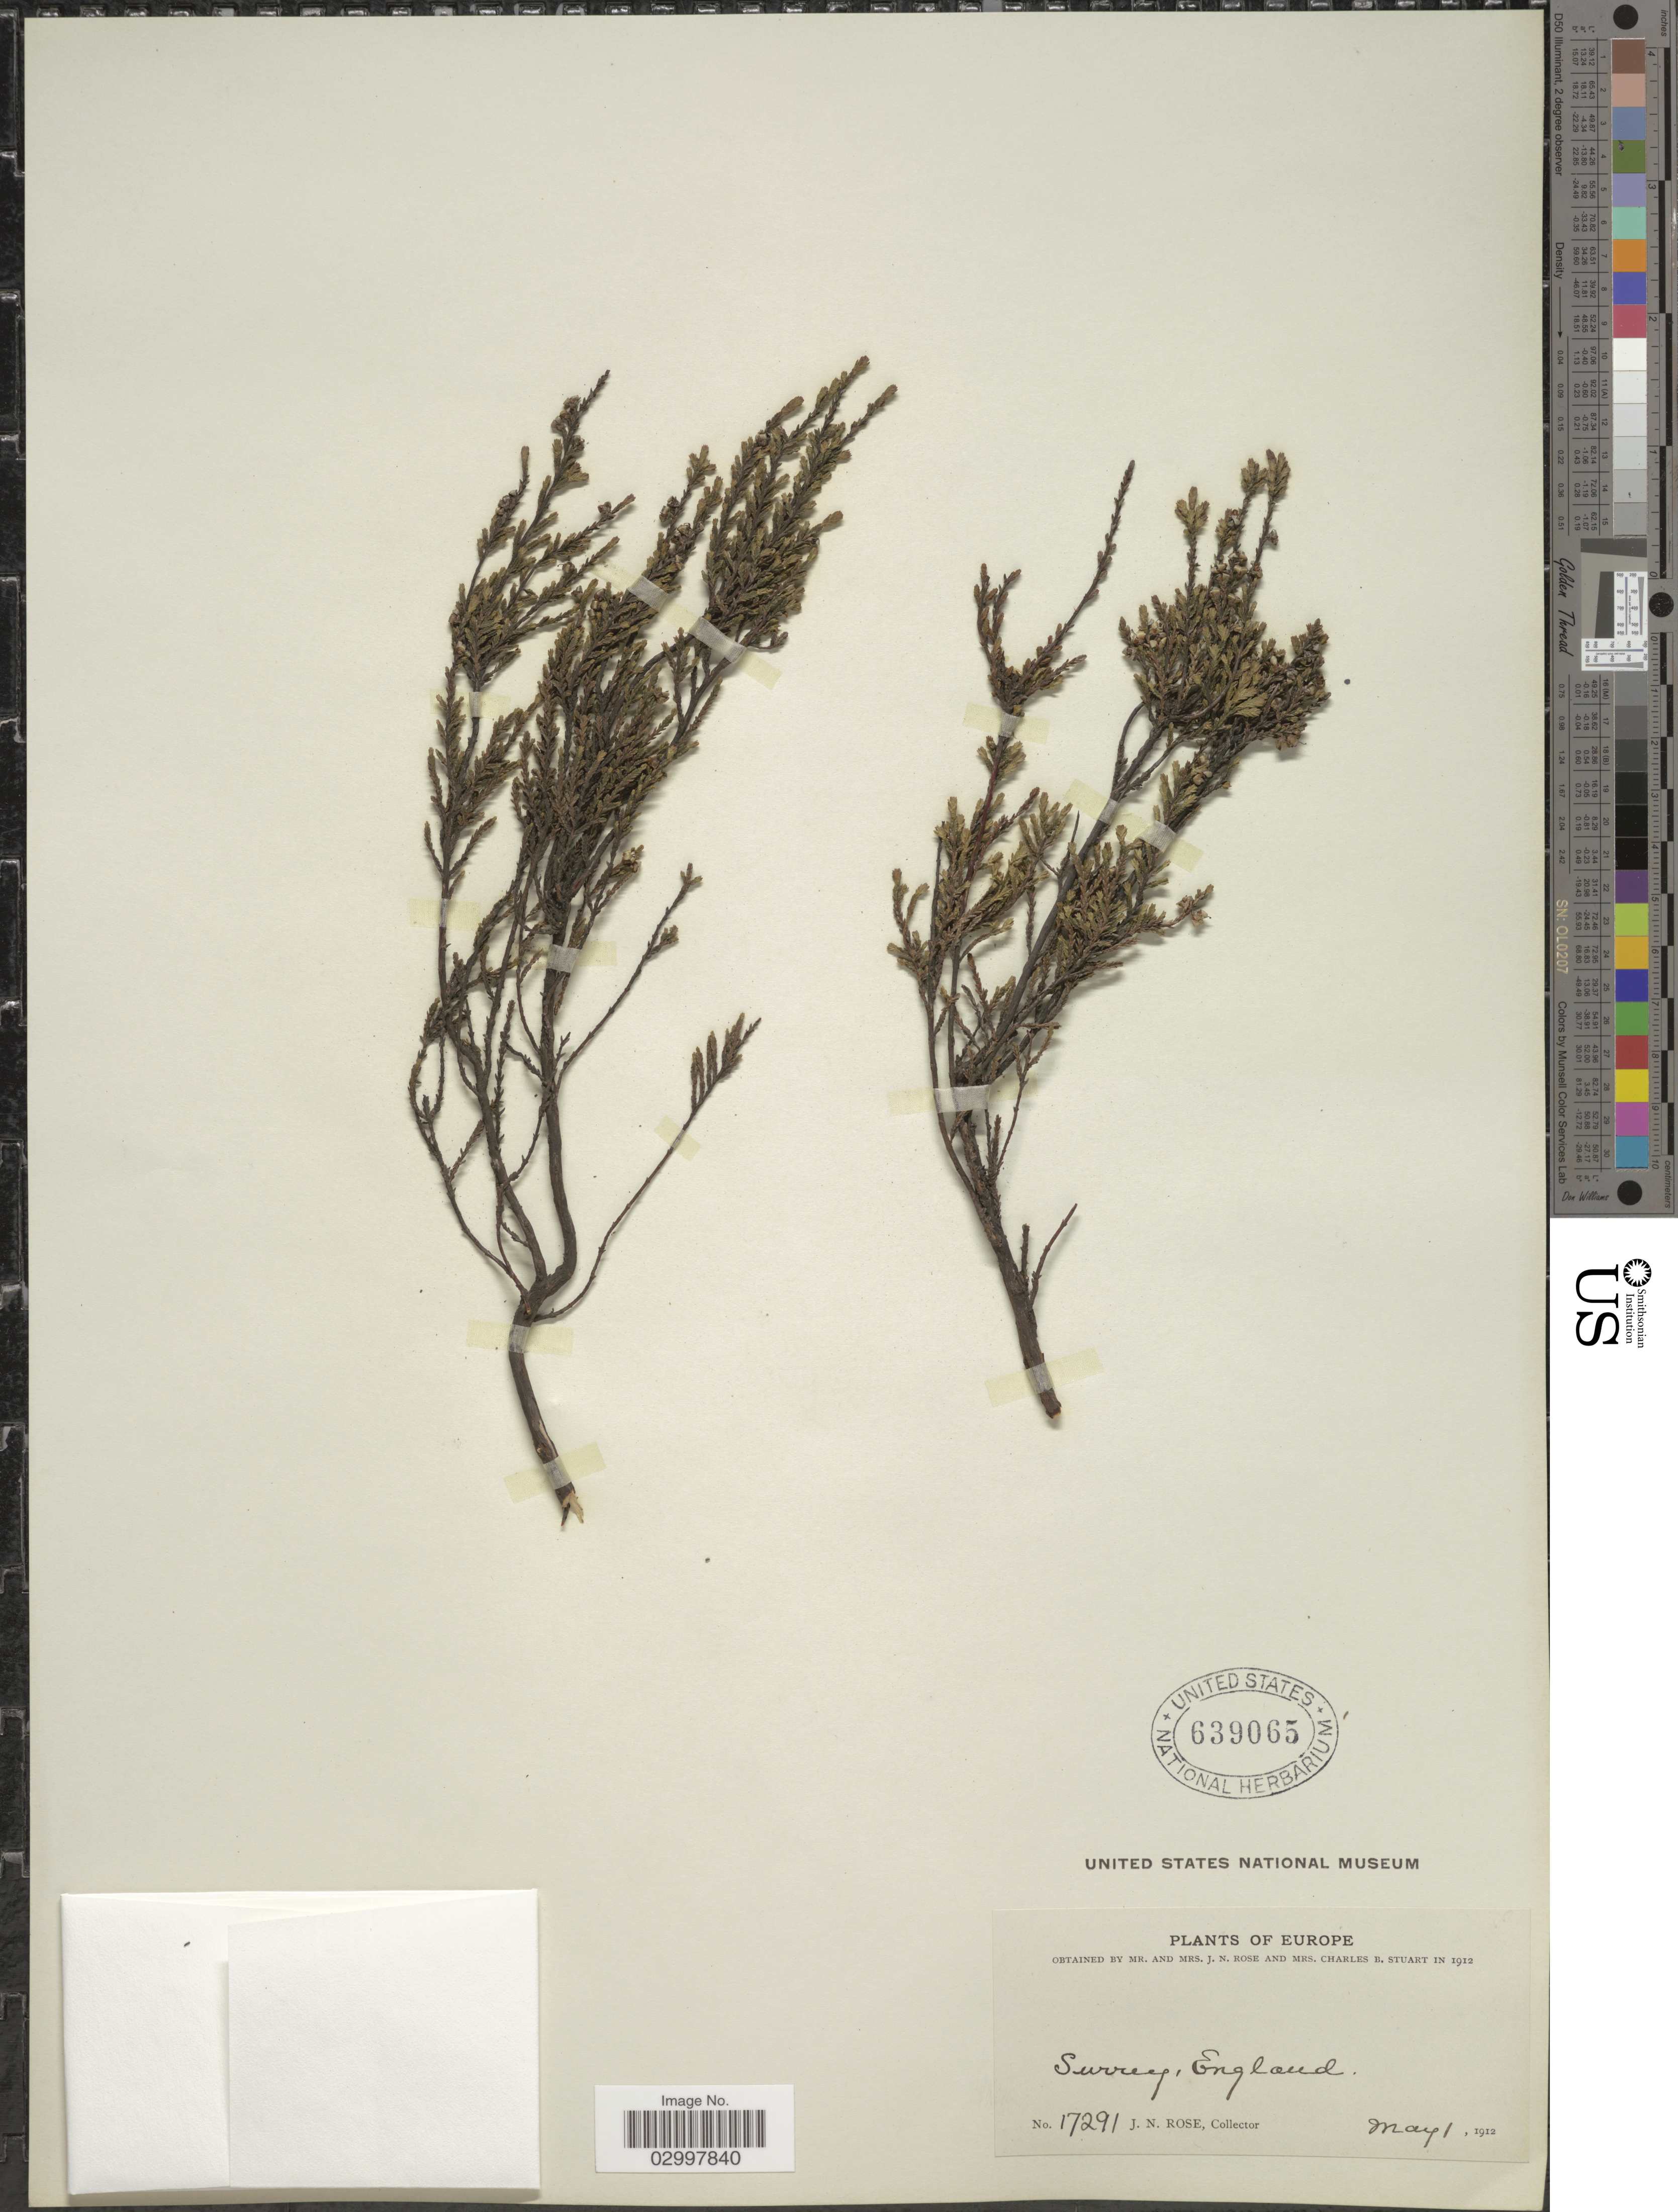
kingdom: Plantae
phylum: Tracheophyta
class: Magnoliopsida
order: Ericales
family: Ericaceae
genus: Erica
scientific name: Erica sp.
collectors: J. N. Rose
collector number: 17291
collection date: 1912-05-01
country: United Kingdom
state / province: England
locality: Surrey.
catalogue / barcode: US 639065